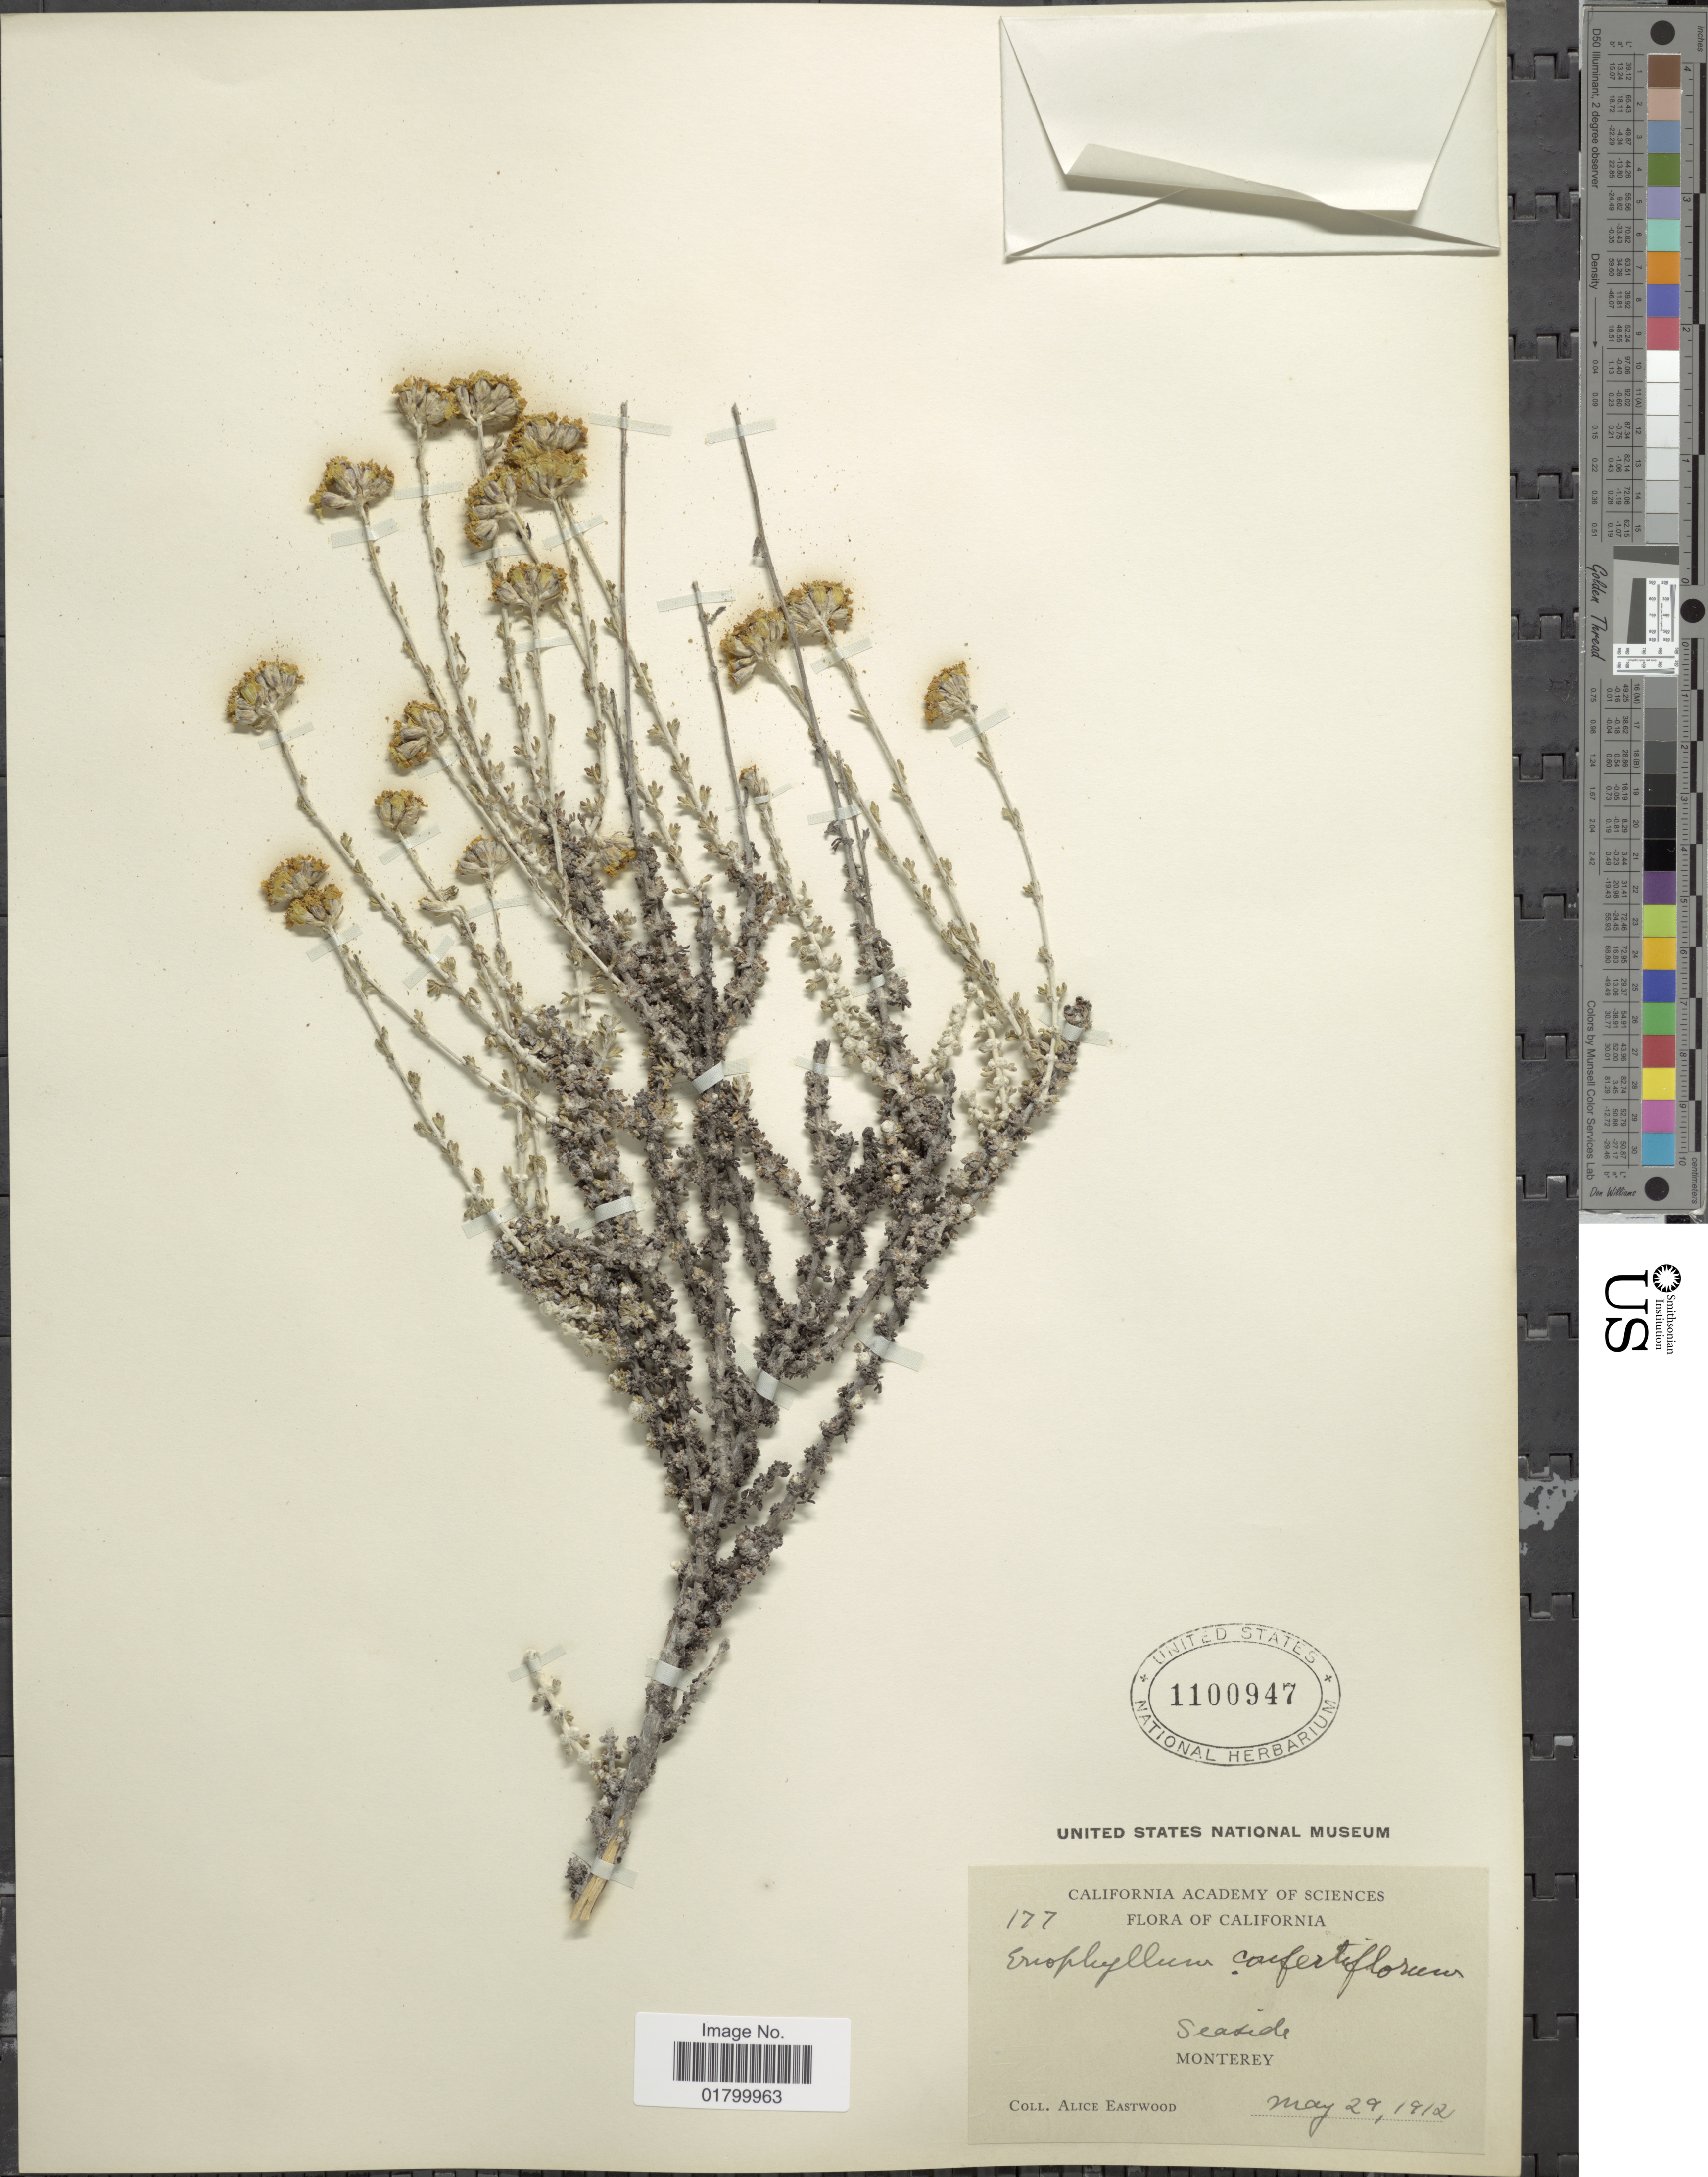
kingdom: Plantae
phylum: Tracheophyta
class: Magnoliopsida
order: Asterales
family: Asteraceae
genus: Eriophyllum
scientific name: Eriophyllum confertiflorum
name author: (DC.) A. Gray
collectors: A. Eastwood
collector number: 177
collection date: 1912-05-29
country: United States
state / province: California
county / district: Monterey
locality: Seaside, Monterey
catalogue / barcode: US 1100947